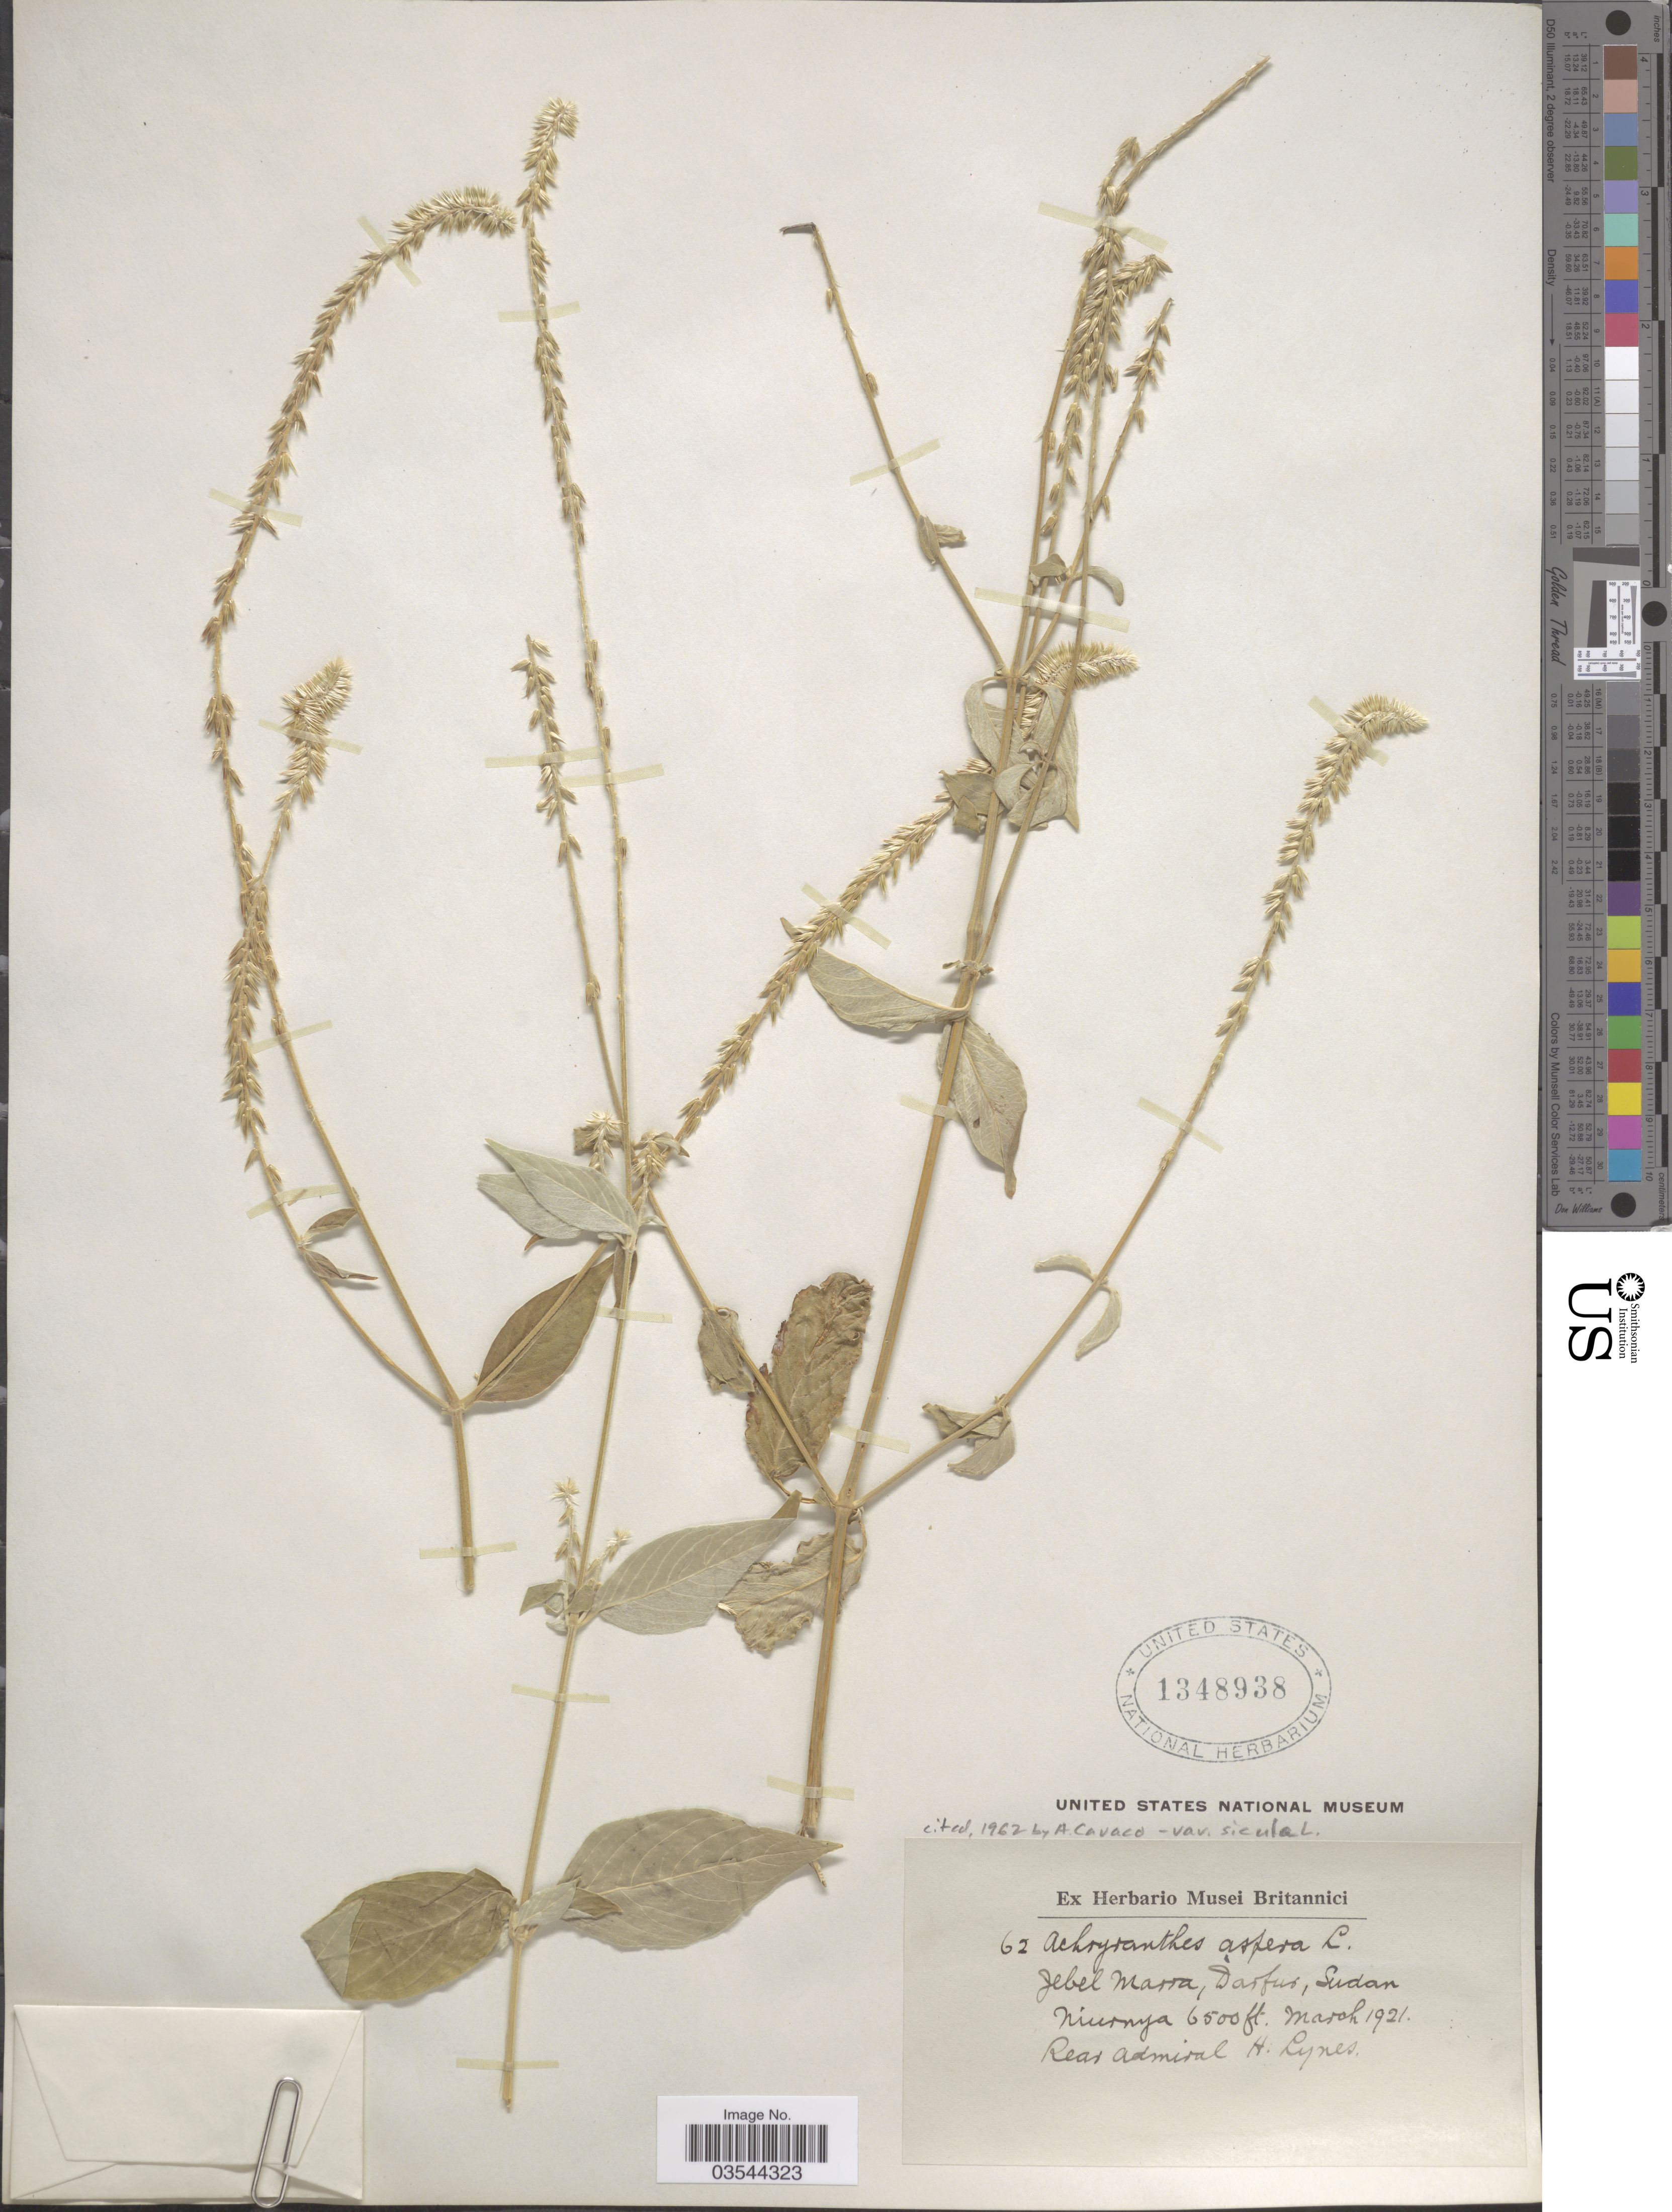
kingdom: Plantae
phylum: Tracheophyta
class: Magnoliopsida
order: Caryophyllales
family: Amaranthaceae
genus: Achyranthes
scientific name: Achyranthes aspera var. sicula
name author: L.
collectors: H. Lynes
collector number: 62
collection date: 1921-03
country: Sudan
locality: Jebel Marra, Darfur. Niurnya.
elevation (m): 1981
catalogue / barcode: US 1348938